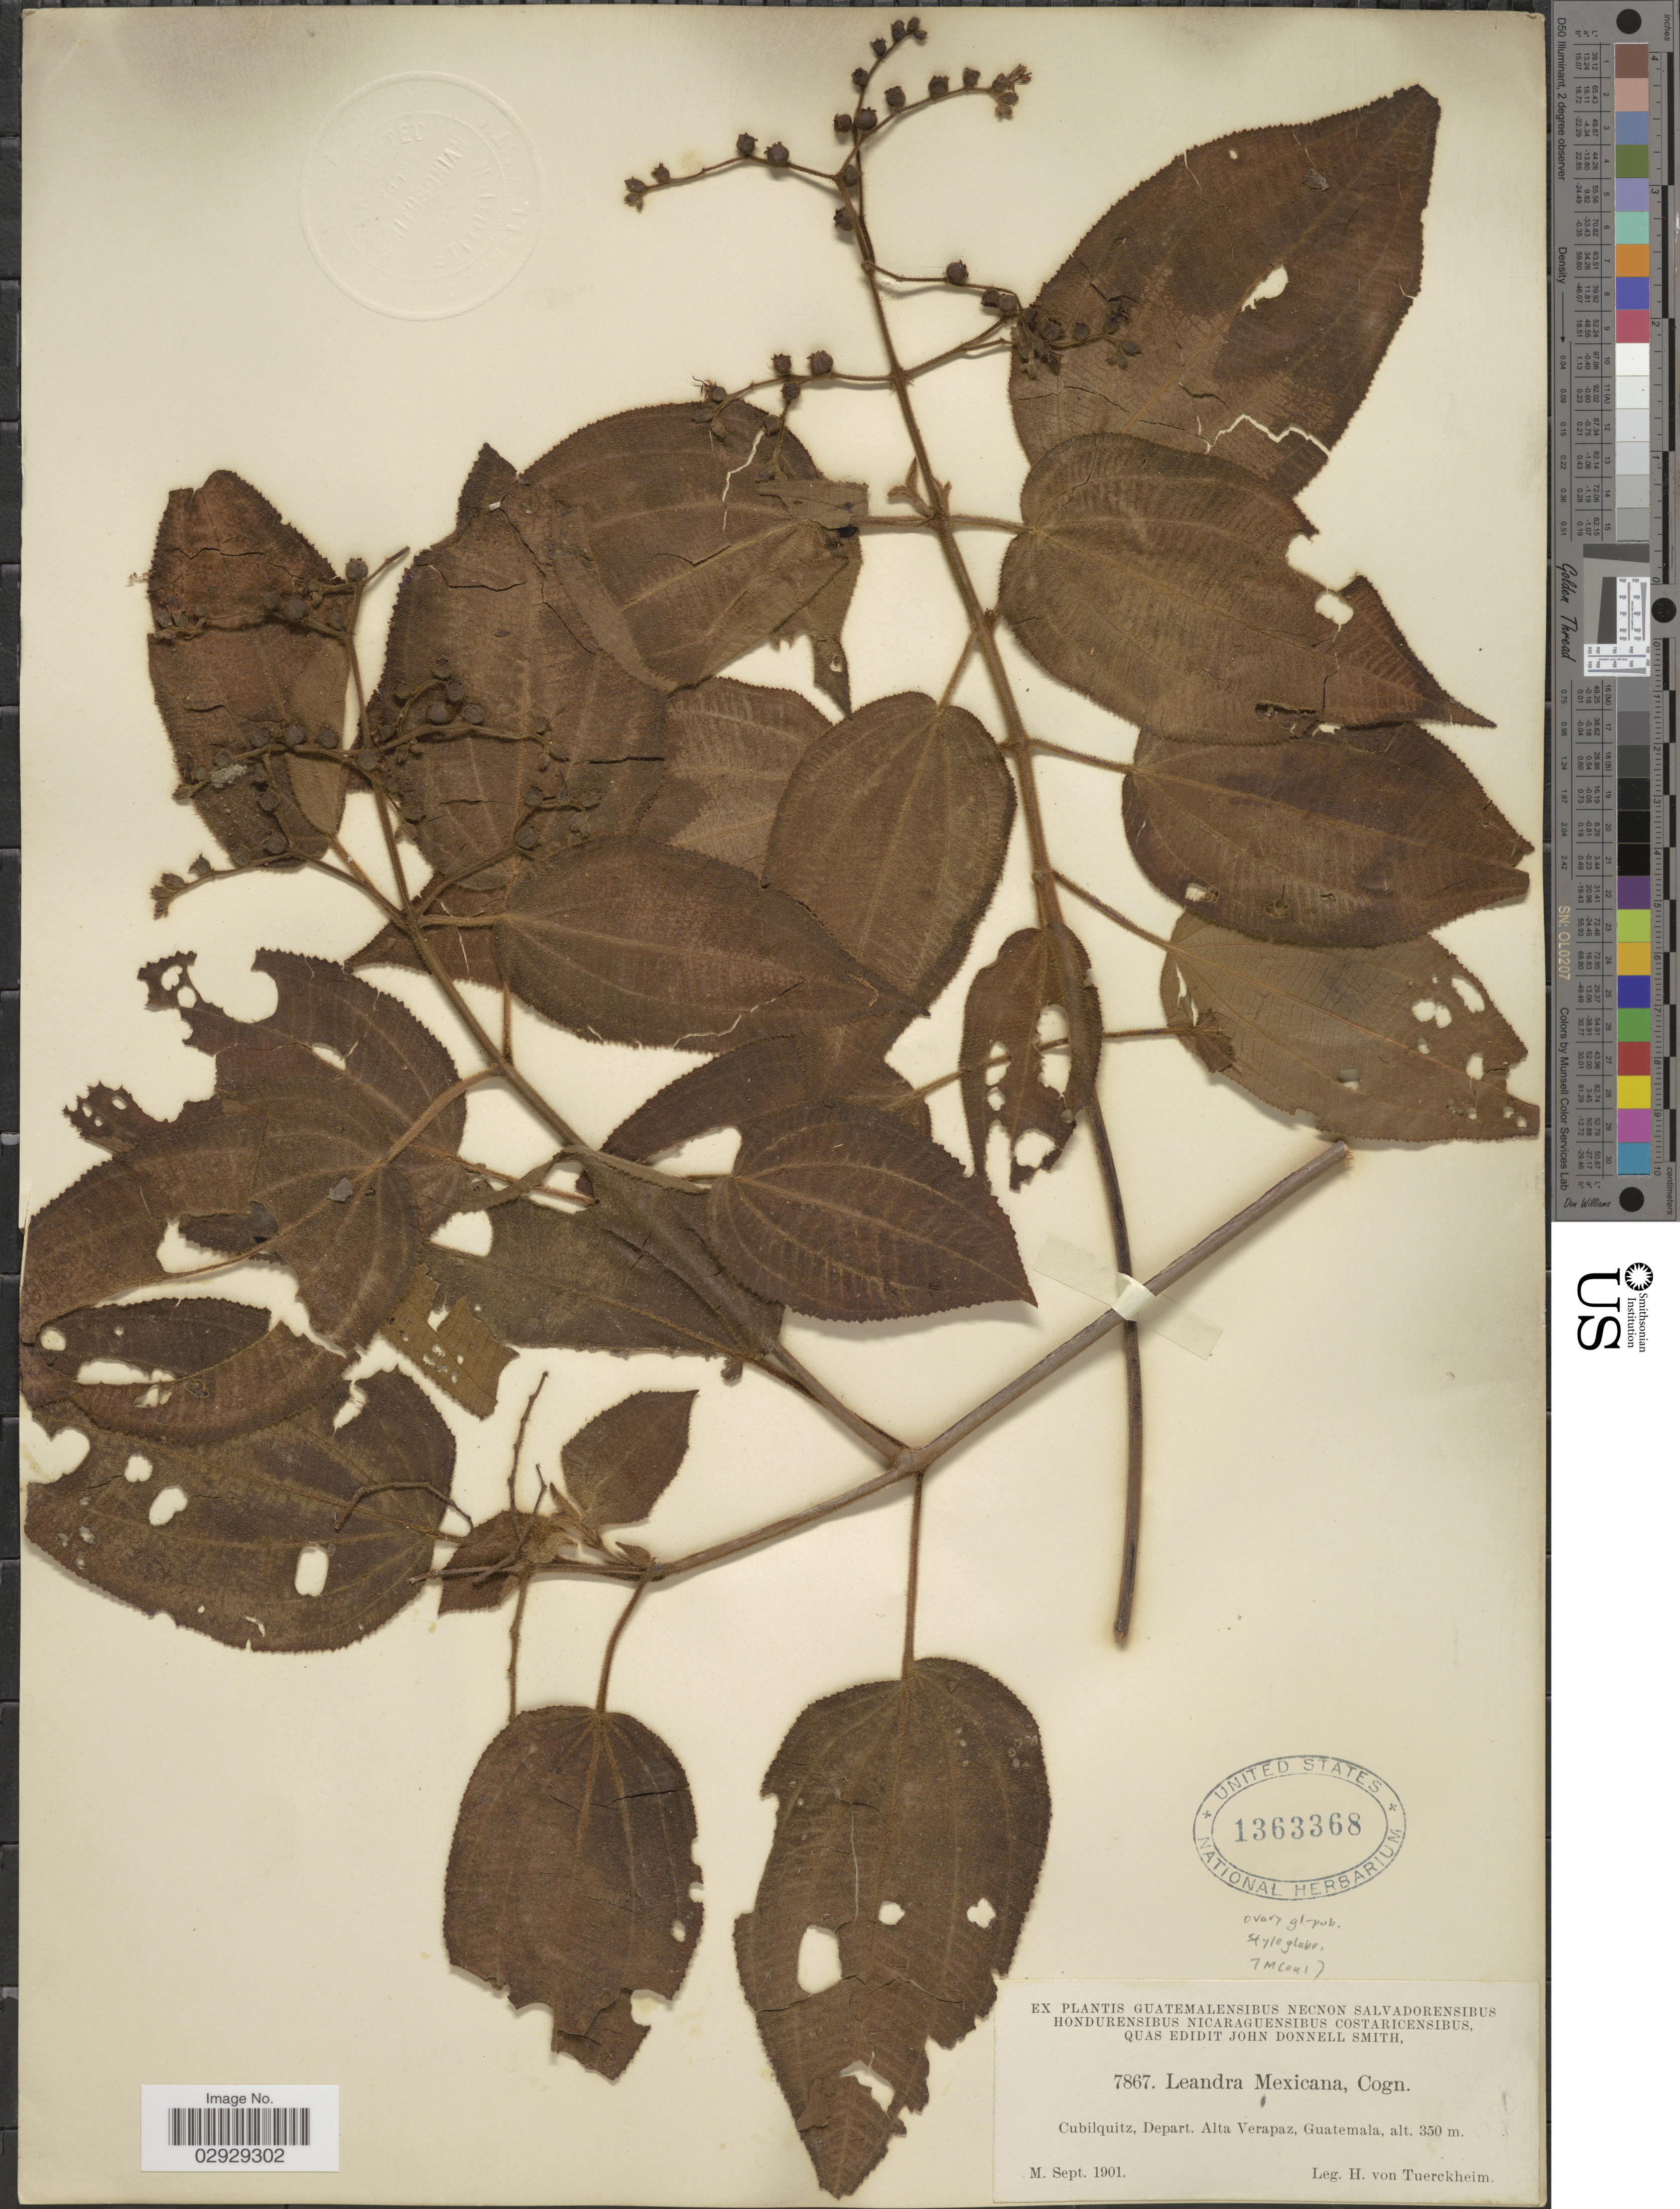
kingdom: Plantae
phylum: Tracheophyta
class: Magnoliopsida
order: Myrtales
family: Melastomataceae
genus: Leandra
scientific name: Leandra mexicana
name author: (Naudin) Cogn.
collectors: H. von Türckheim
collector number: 7867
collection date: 1901-09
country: Guatemala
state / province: Alta Verapaz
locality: Cubilquitz, Depart. Alta Verapaz.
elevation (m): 350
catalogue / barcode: US 1363368